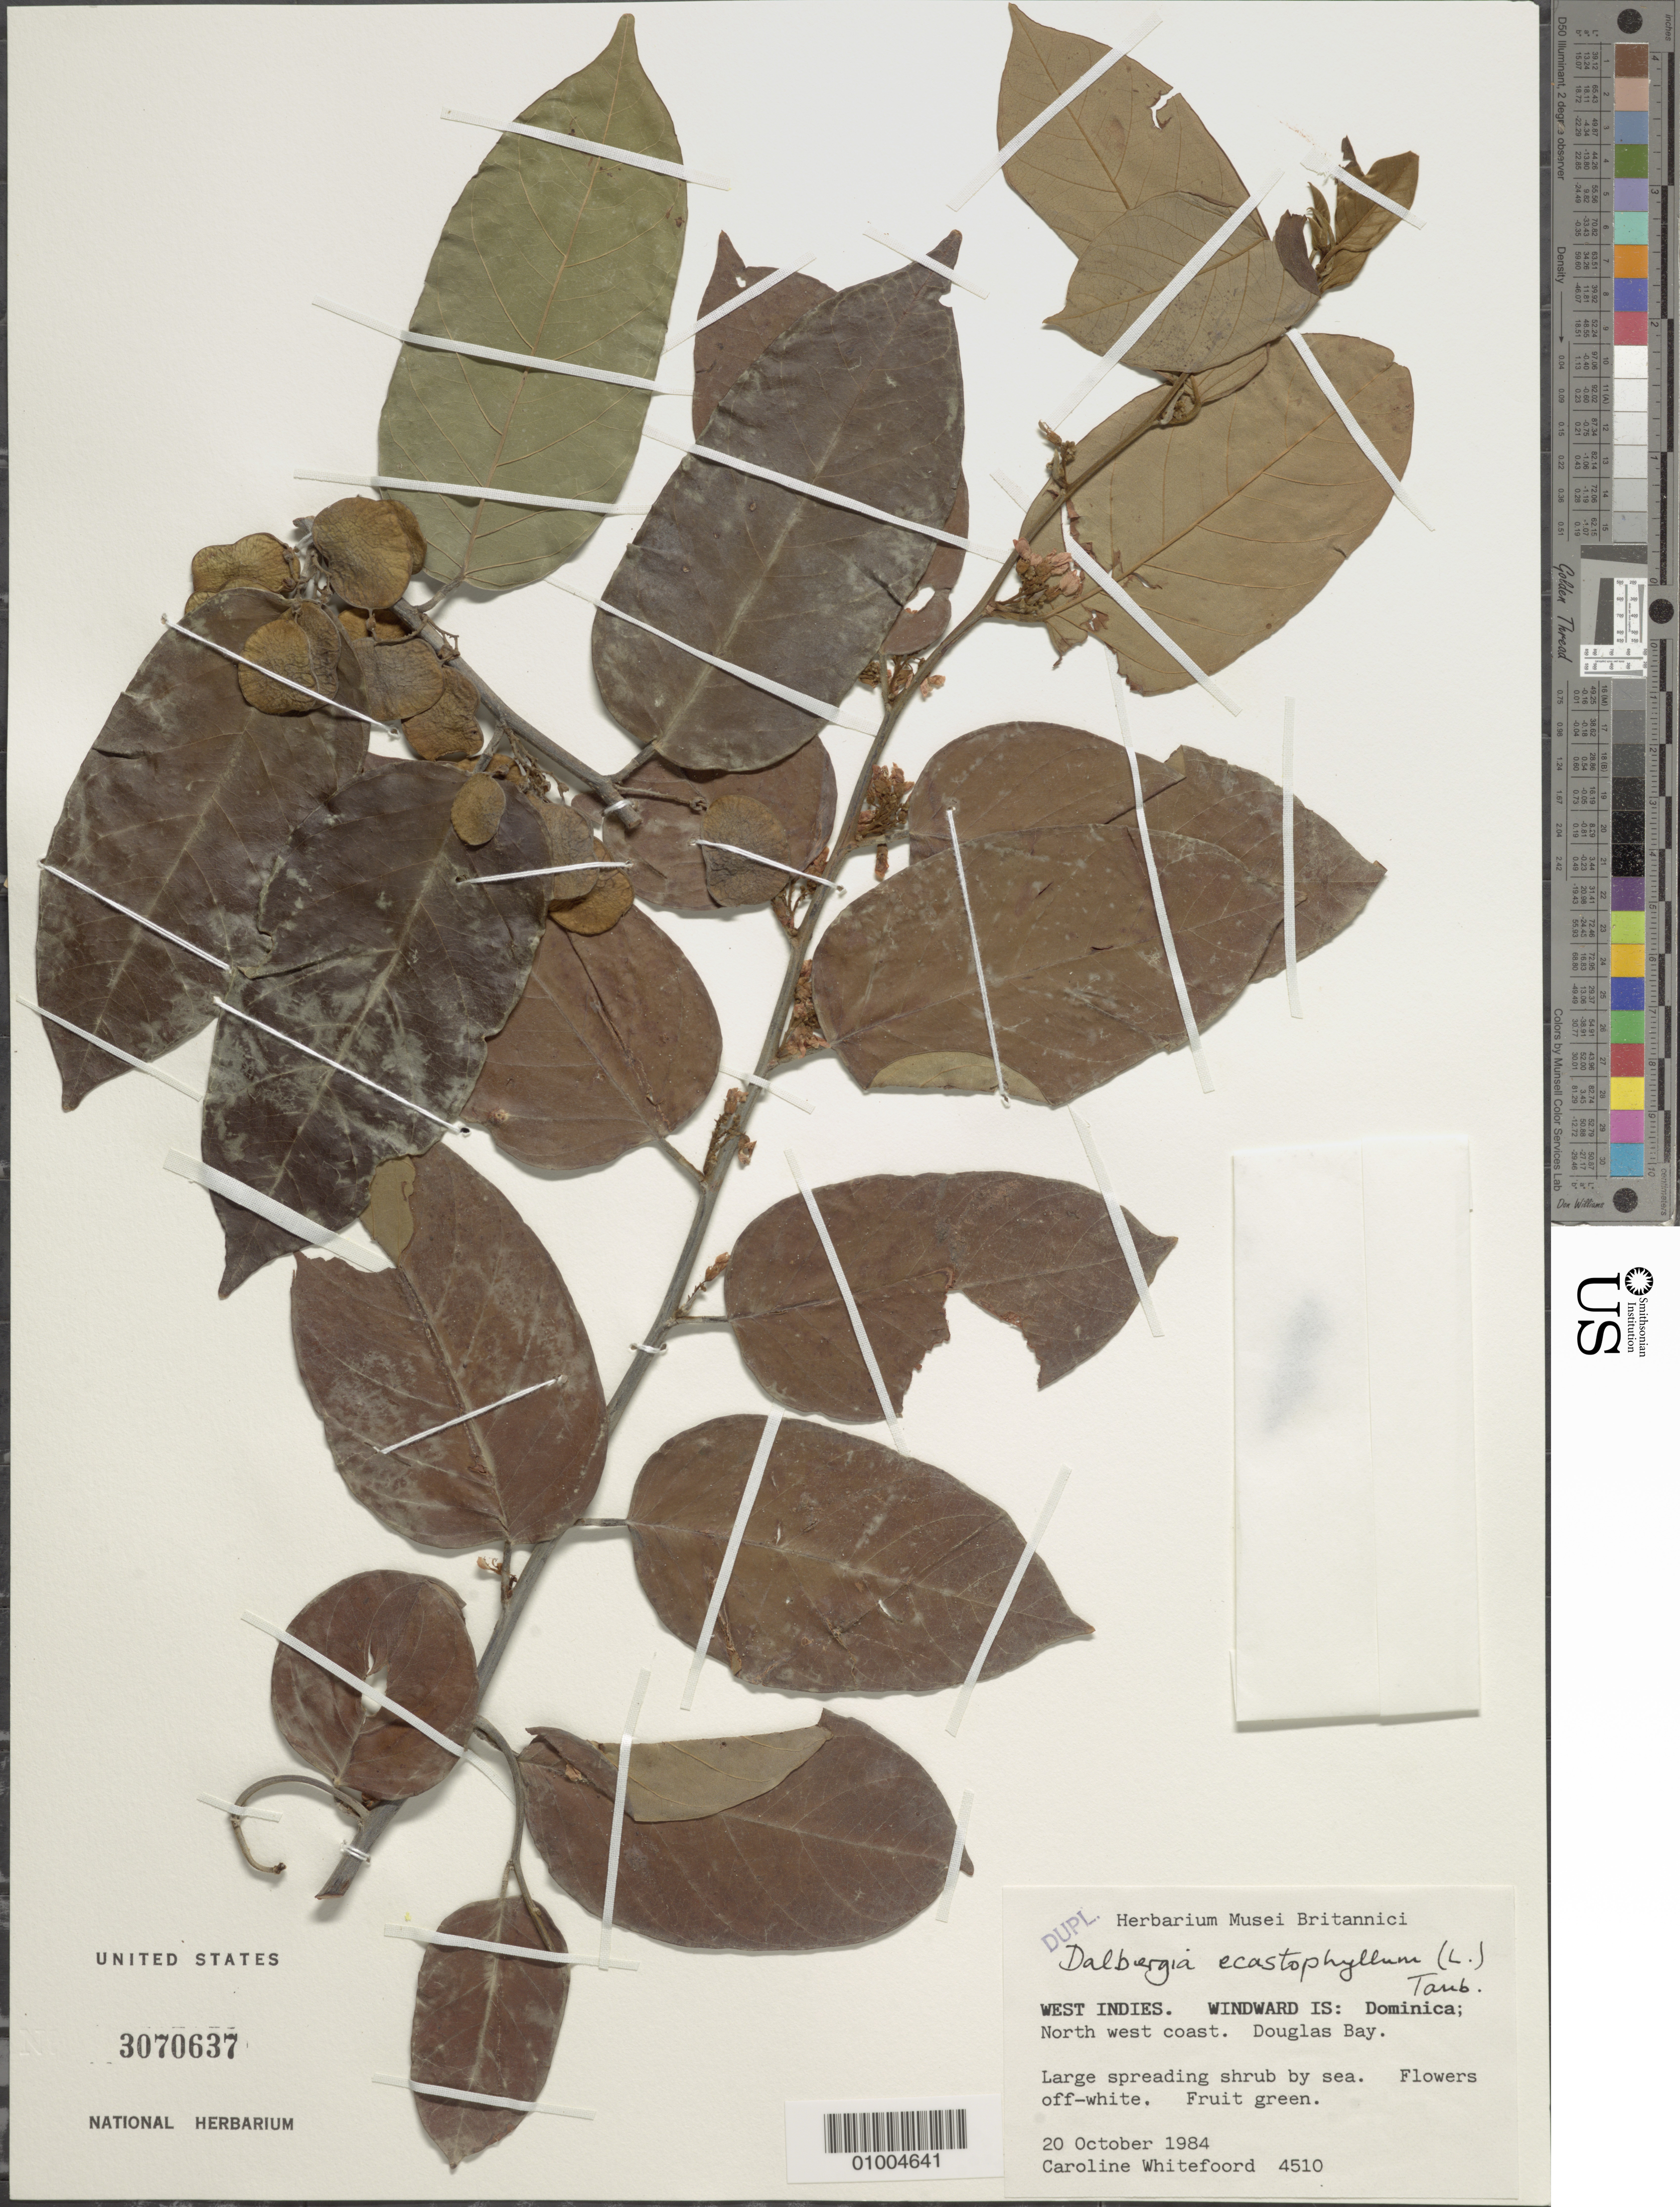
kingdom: Plantae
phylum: Tracheophyta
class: Magnoliopsida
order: Fabales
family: Fabaceae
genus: Dalbergia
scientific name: Dalbergia ecastaphyllum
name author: (L.) Taub.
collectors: C. Whitefoord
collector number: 4510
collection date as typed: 20 Oct 1984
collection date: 1984-10-20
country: Dominica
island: Dominica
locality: NW coast. Douglas bay. Large spreading shrub by sea.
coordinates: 0 N, 0 E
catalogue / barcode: US 3070637